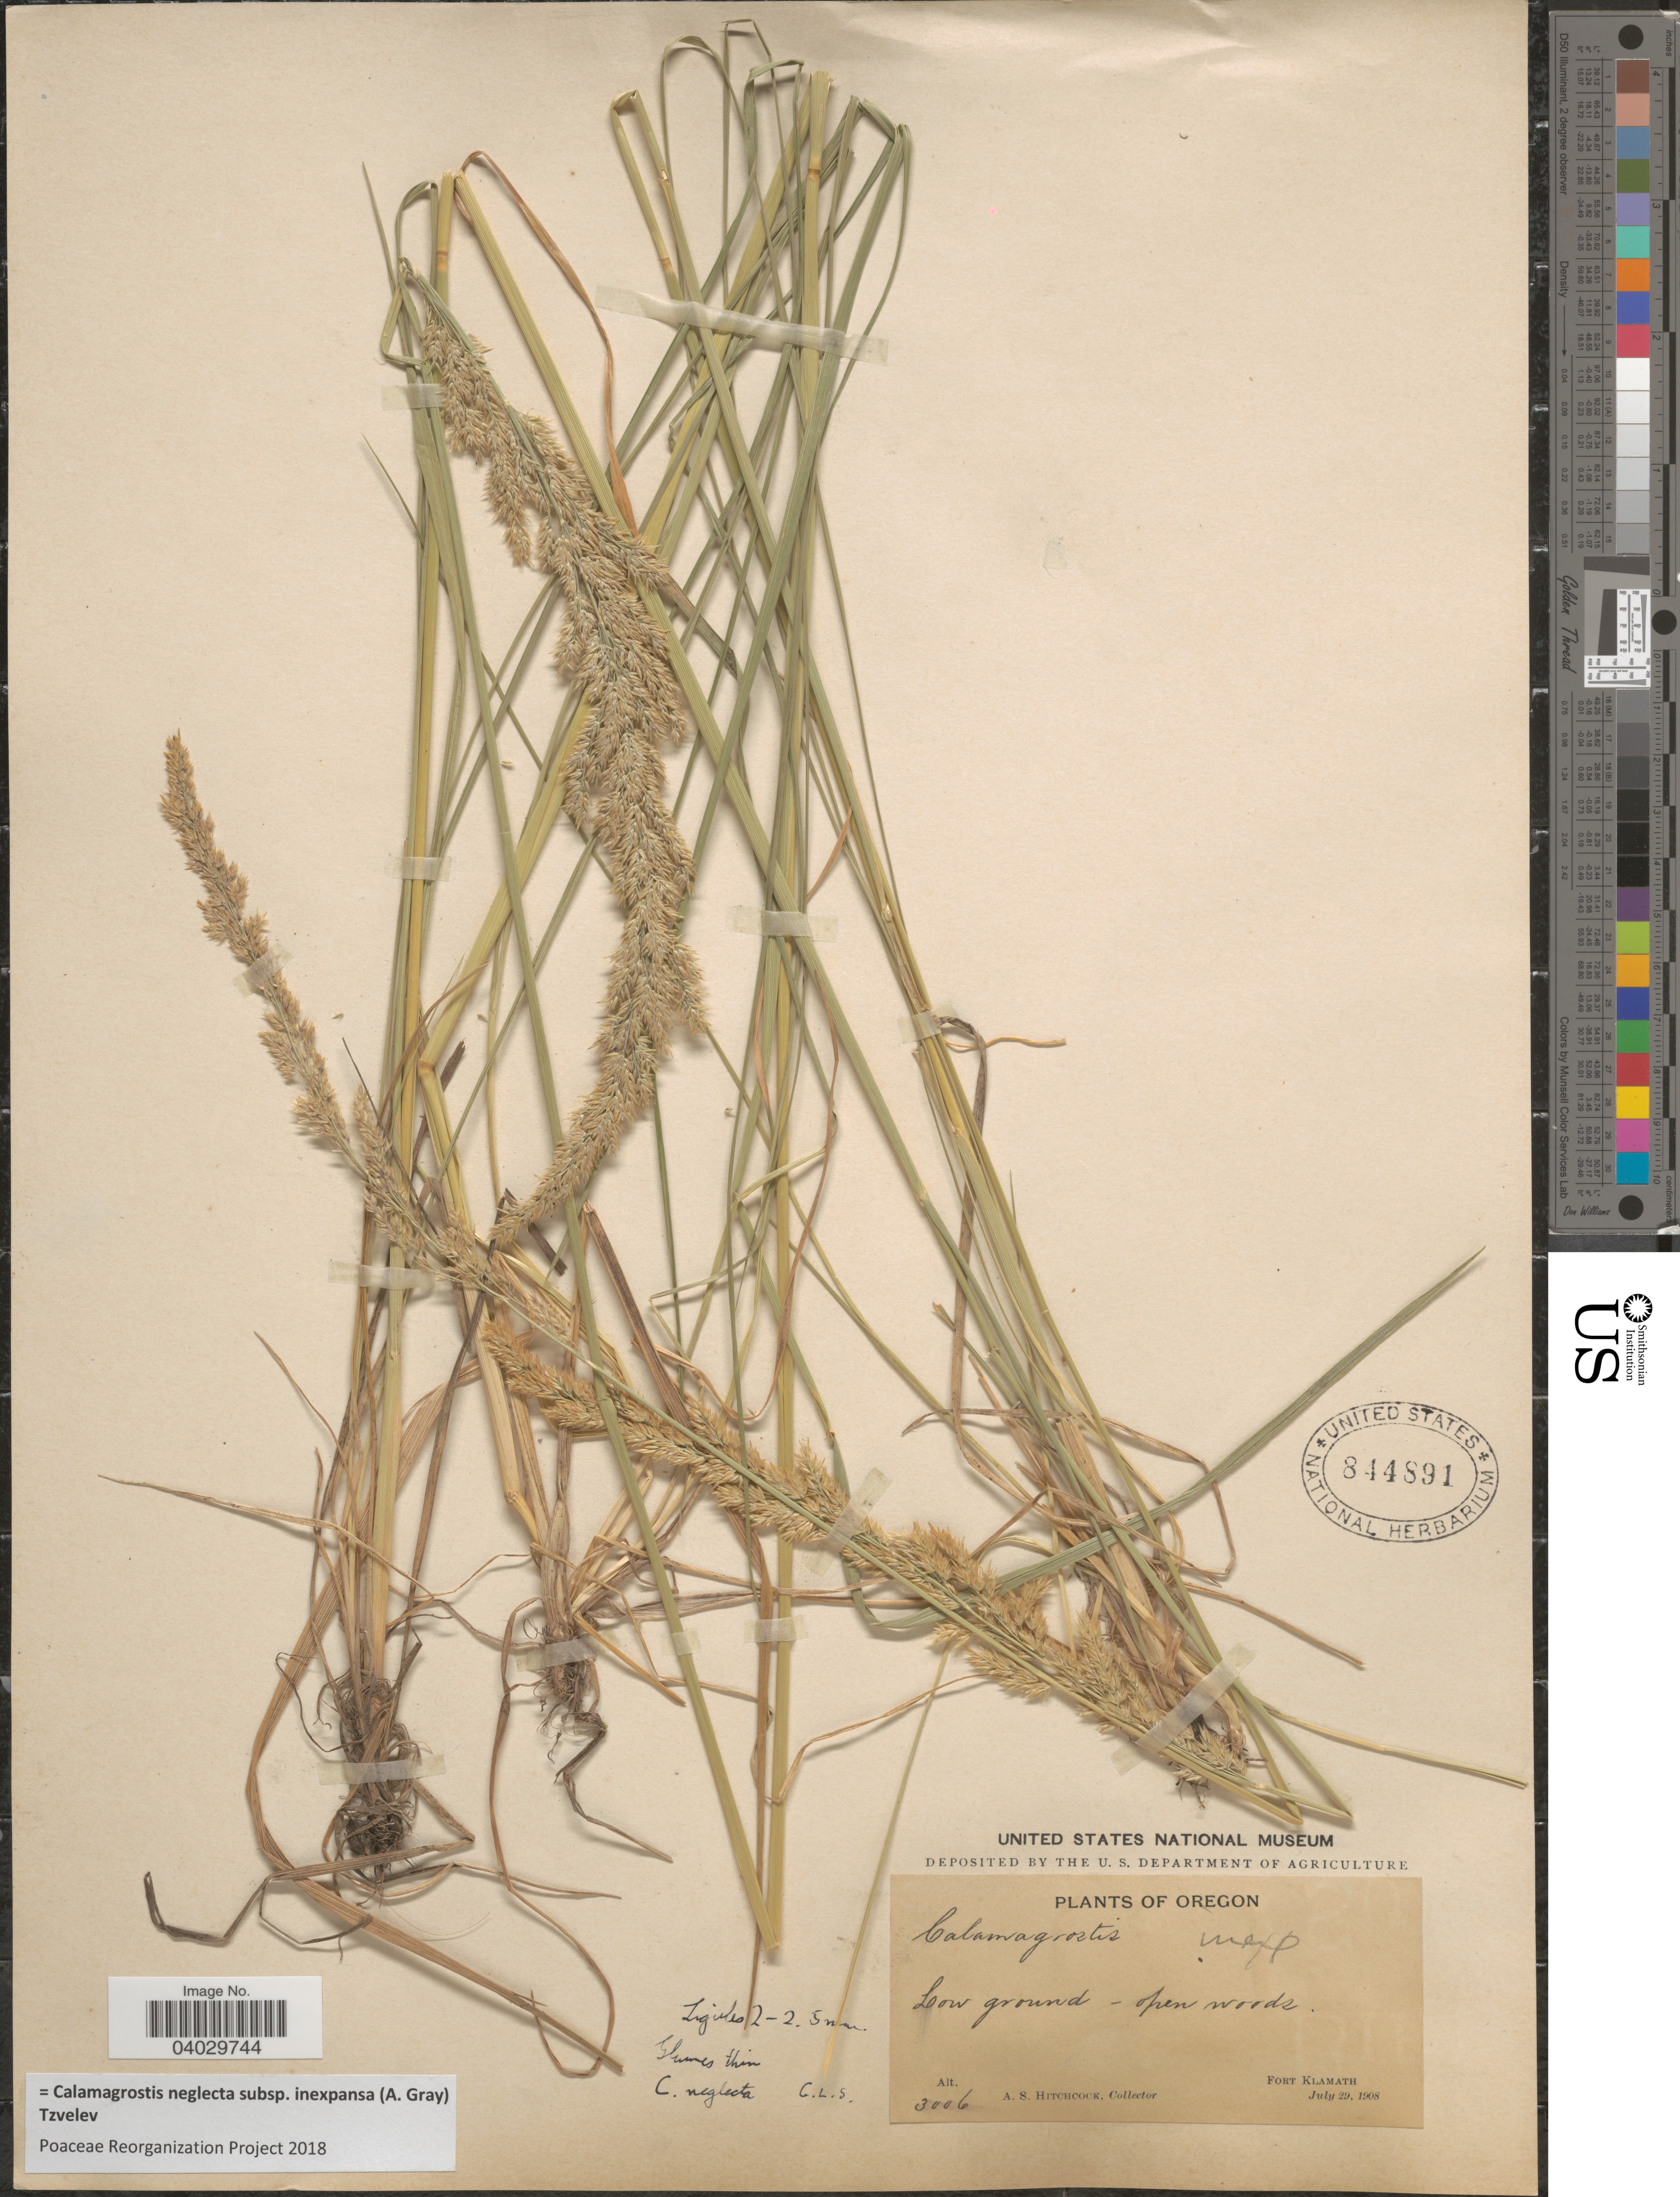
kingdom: Plantae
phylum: Tracheophyta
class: Liliopsida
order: Poales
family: Poaceae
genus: Calamagrostis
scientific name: Calamagrostis neglecta subsp. inexpansa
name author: (A. Gray) Tzvelev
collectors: A. S. Hitchcock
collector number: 3006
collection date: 1908-07-29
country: United States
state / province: Oregon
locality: Fort Klamath.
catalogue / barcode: US 844891